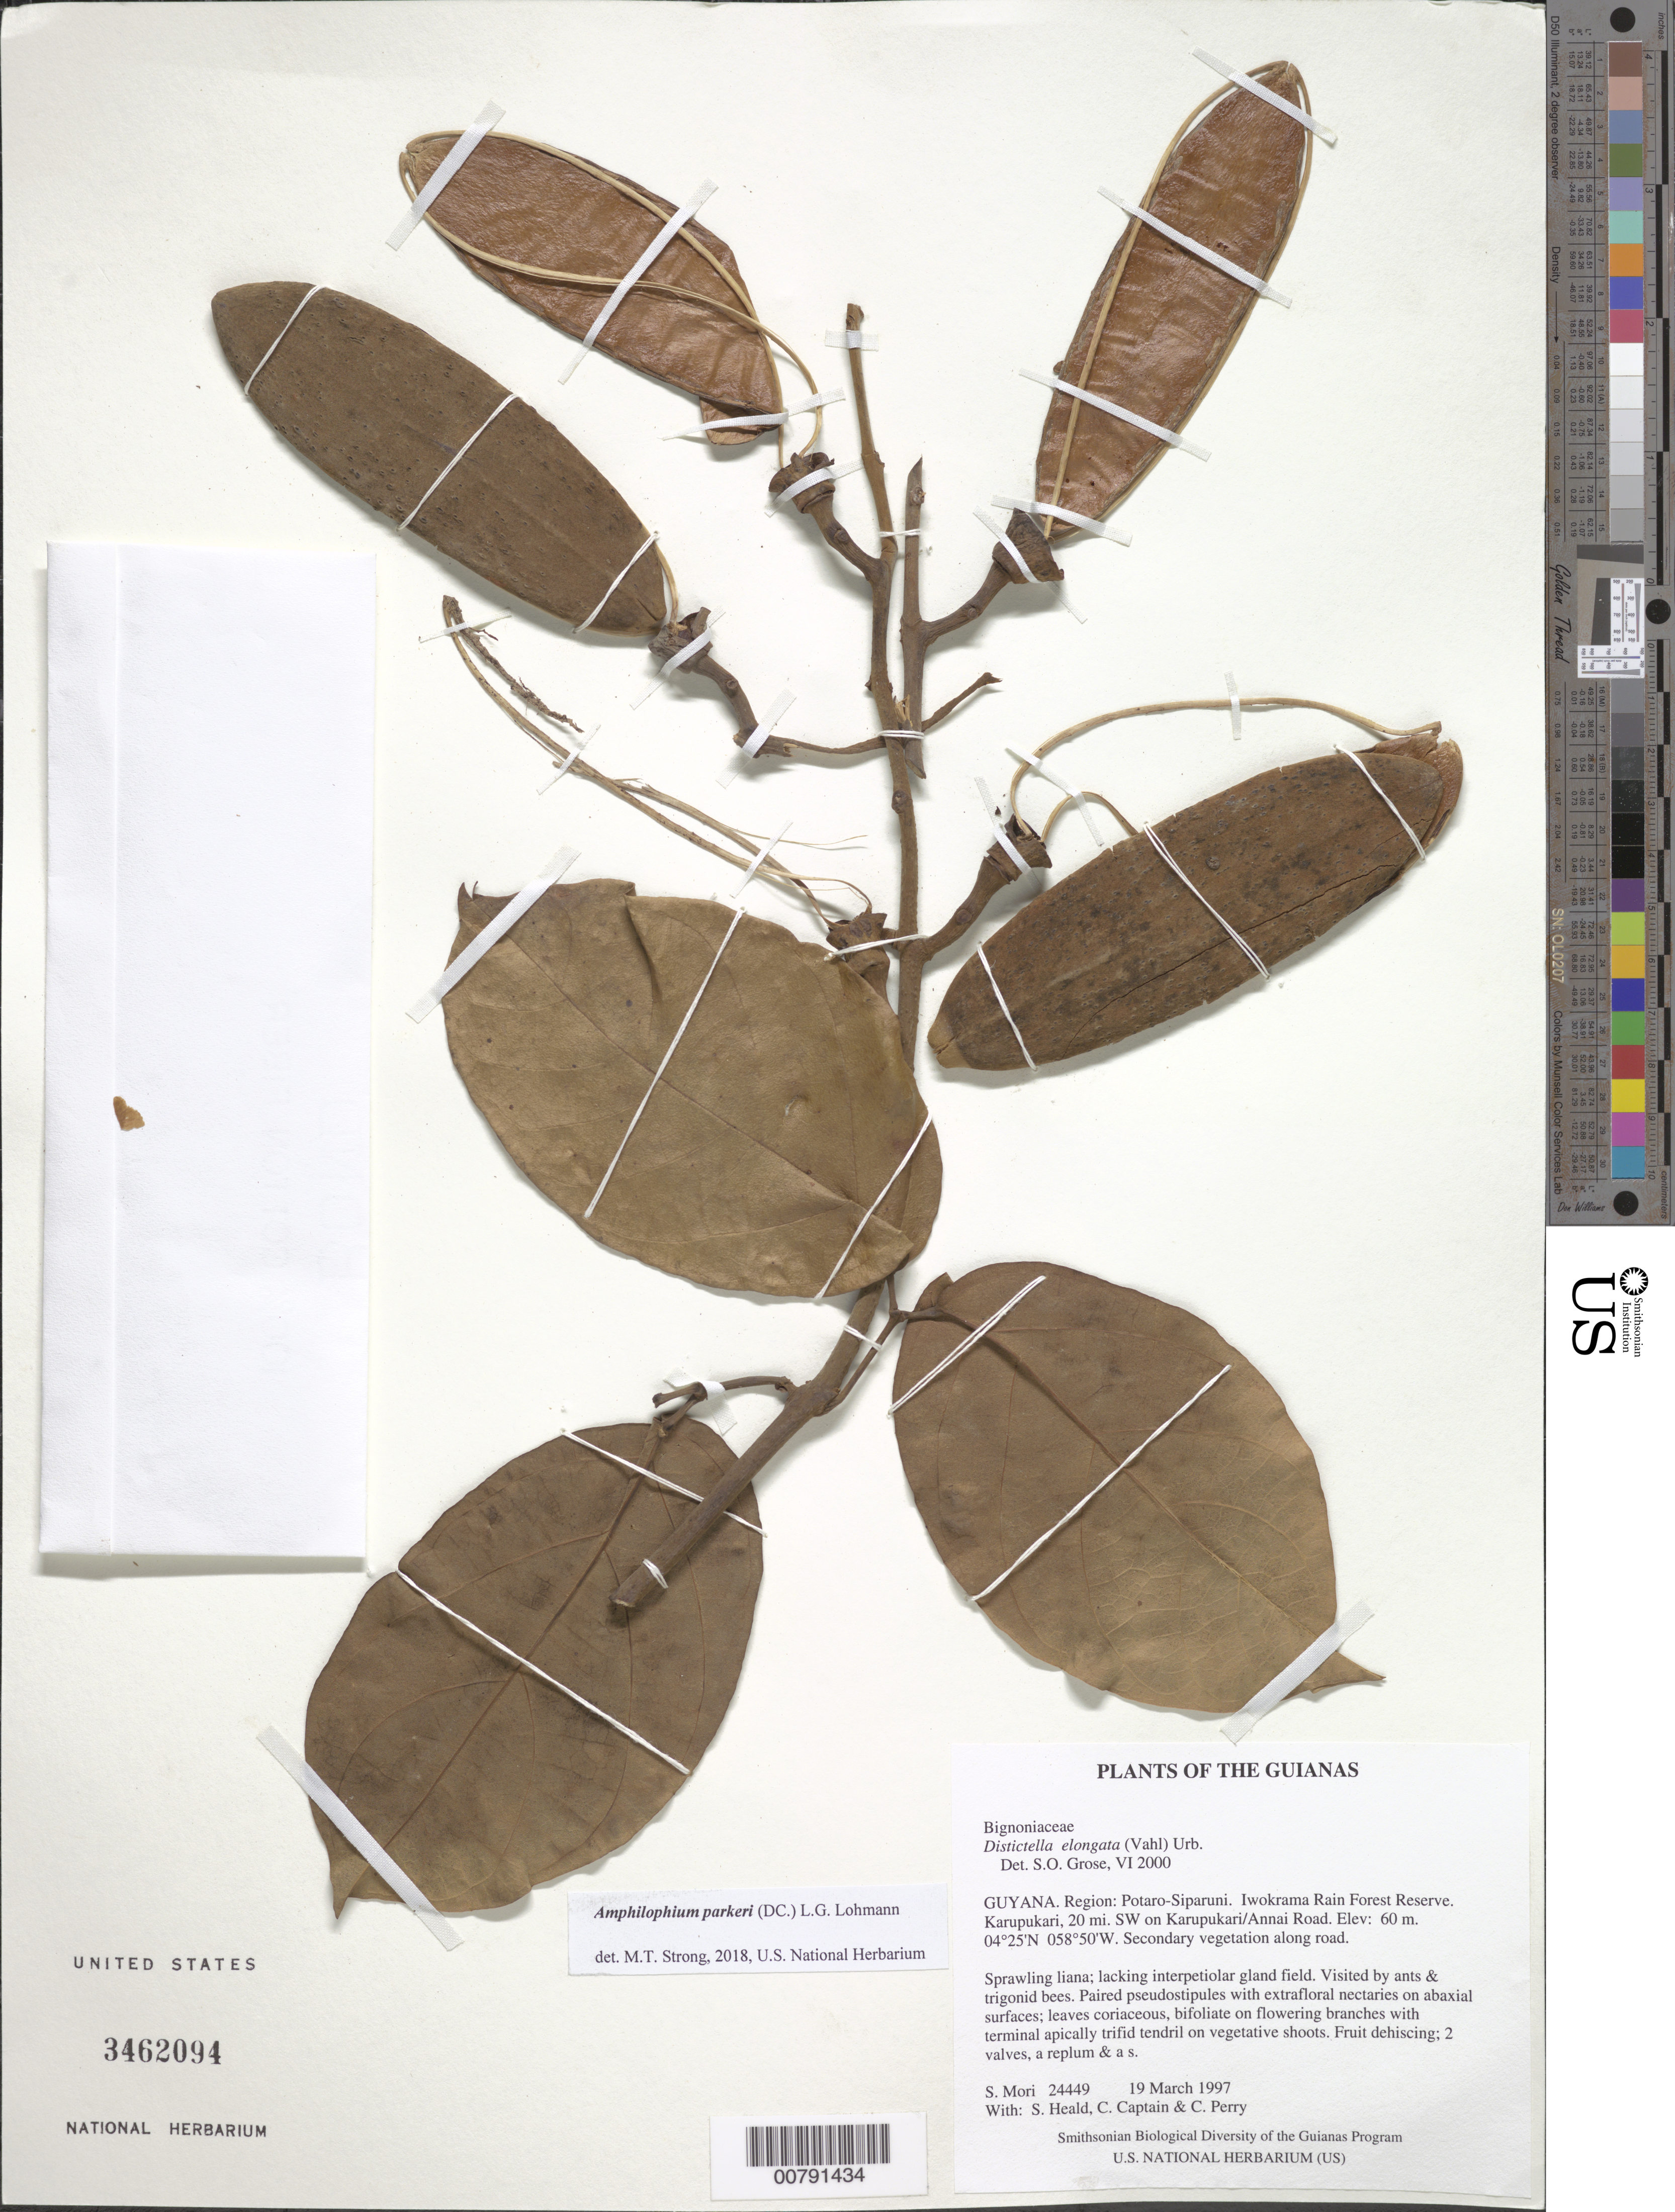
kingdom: Plantae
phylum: Tracheophyta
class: Magnoliopsida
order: Lamiales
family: Bignoniaceae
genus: Amphilophium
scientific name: Amphilophium parkeri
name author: (DC.) L.G. Lohmann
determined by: Strong, M. T., (US), Smithsonian Institution - National Museum of Natural History (UNITED STATES)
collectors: S. Mori, S. Heald, C. Captain & C. Perry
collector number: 24449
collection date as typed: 19 March 1997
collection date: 1997-03-19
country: Guyana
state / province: Potaro-Siparuni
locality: Iwokrama Rain Forest Reserve. Karupukari, 20 mi. SW on Karupukari/Annai Road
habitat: Secondary vegetation along road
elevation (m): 60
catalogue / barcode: US 3462094